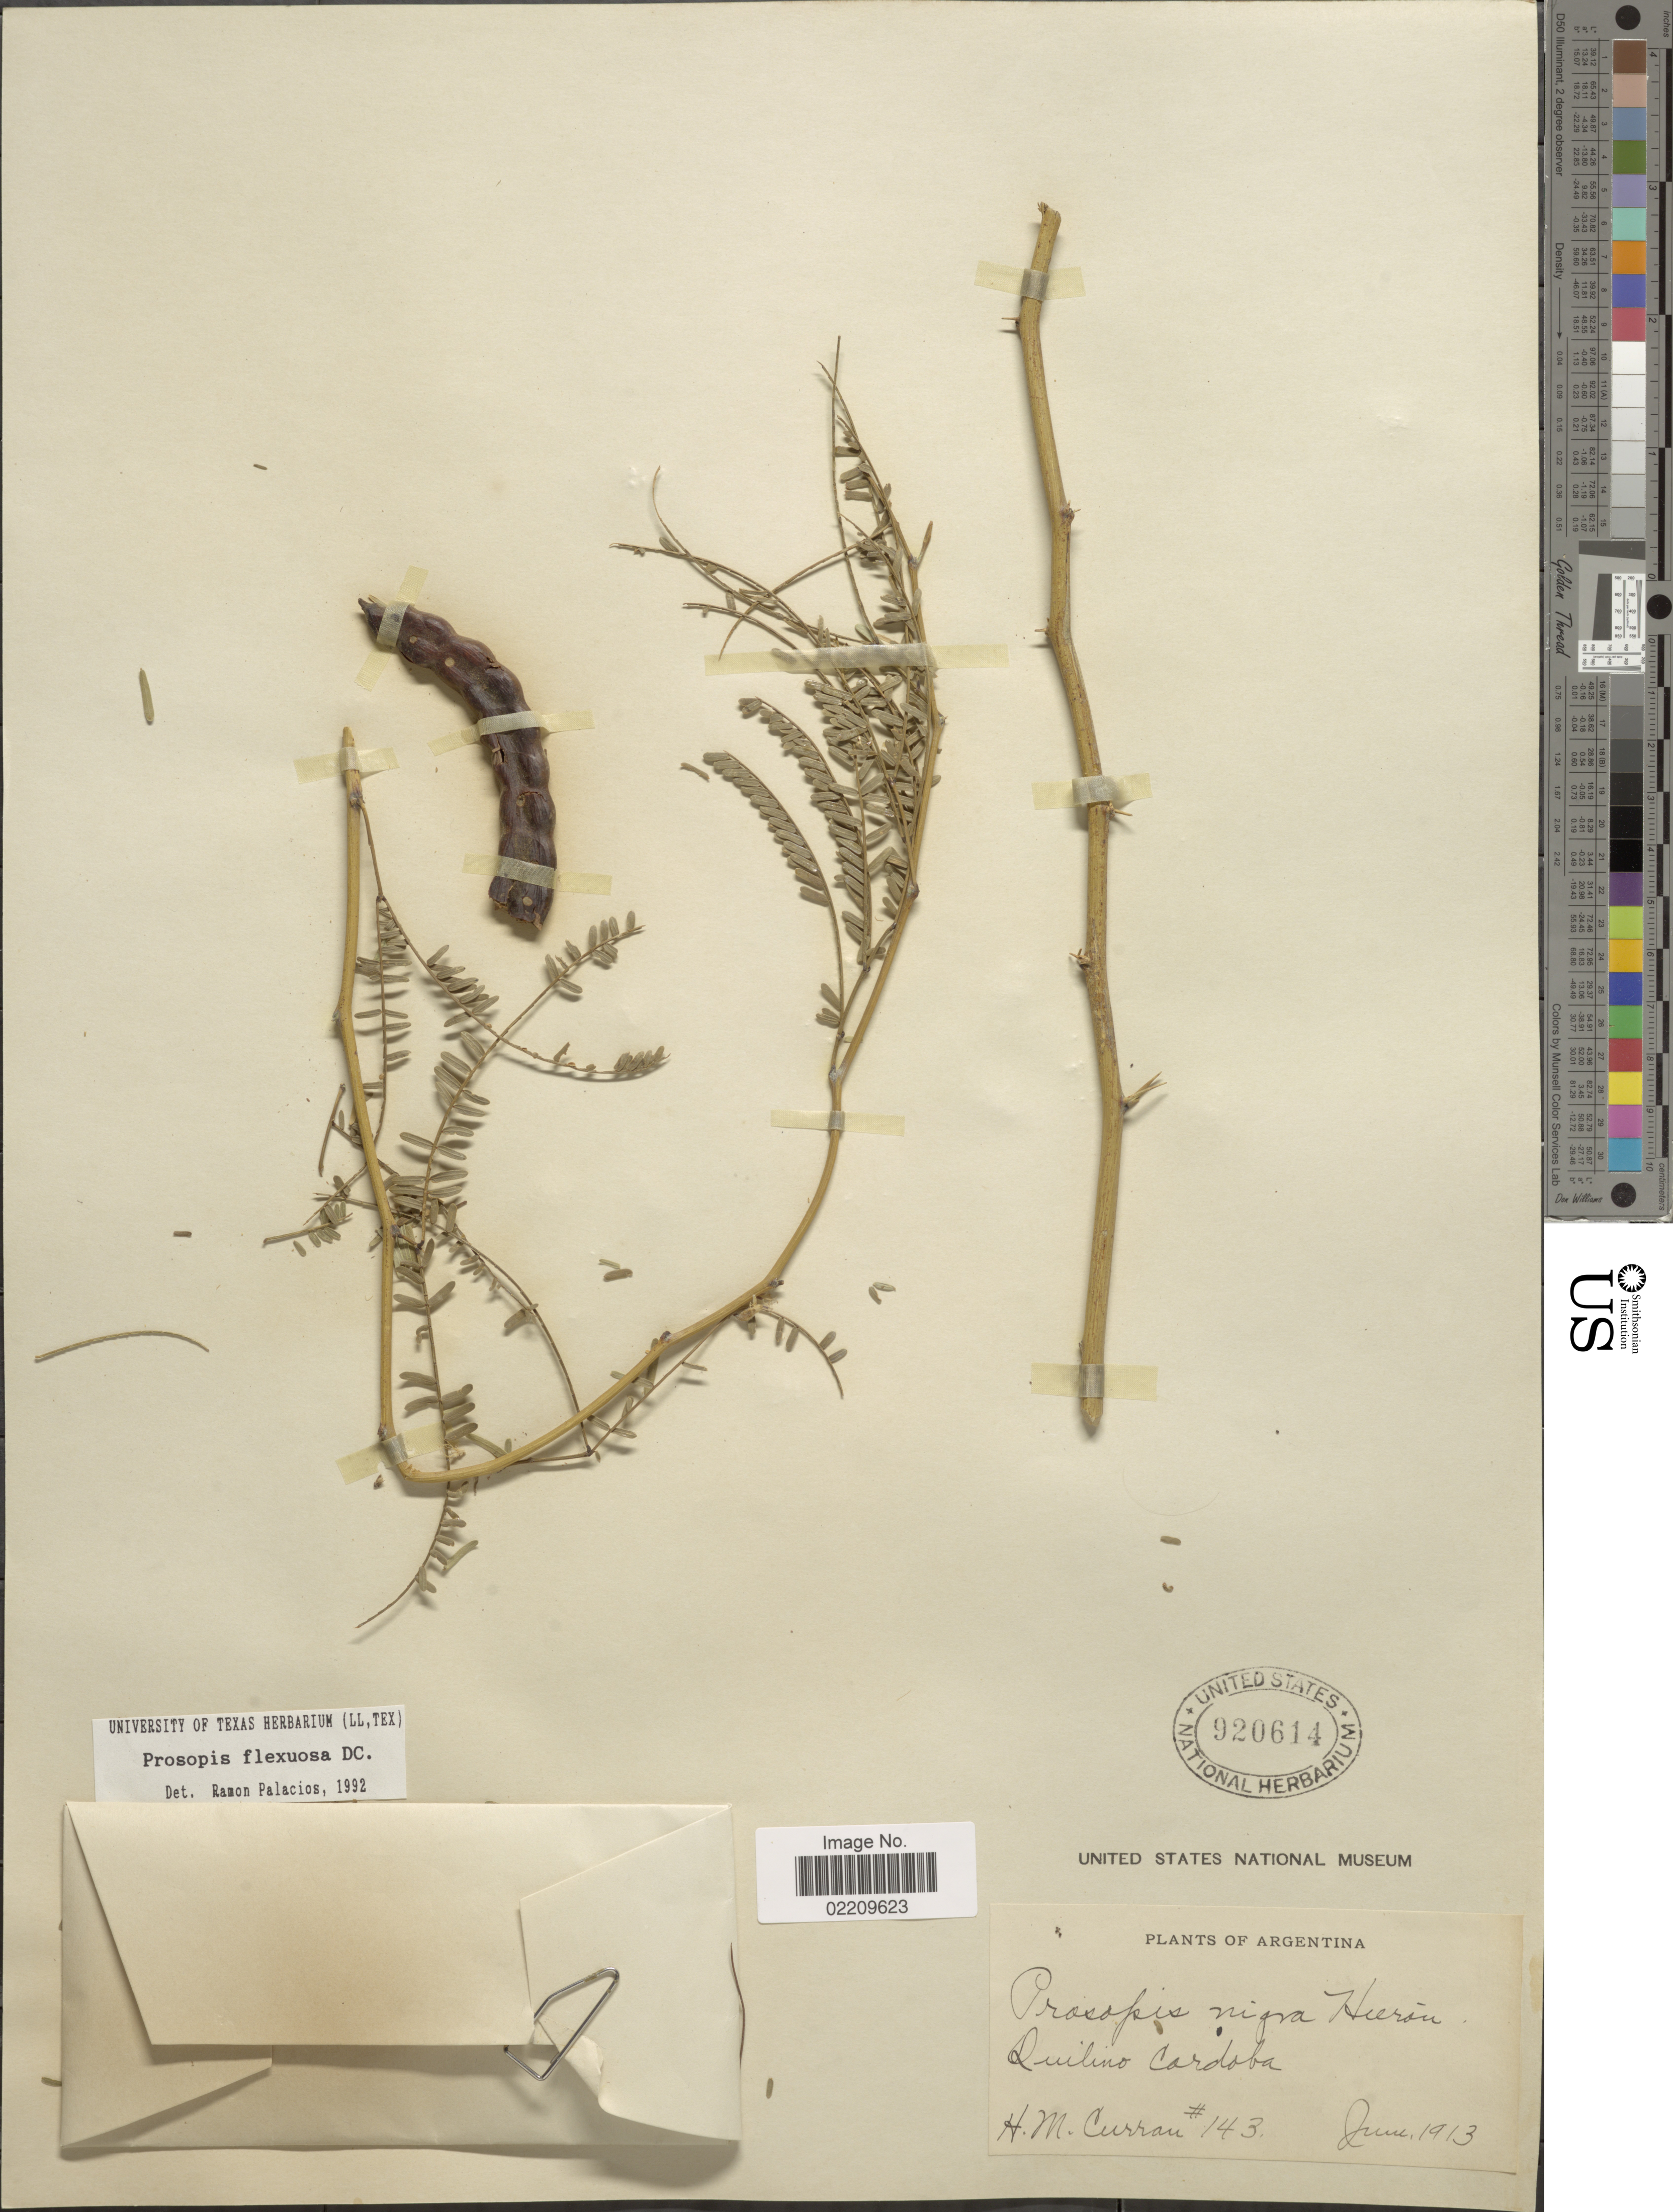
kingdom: Plantae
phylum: Tracheophyta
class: Magnoliopsida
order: Fabales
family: Fabaceae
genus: Neltuma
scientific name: Neltuma flexuosa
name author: (DC.) C. E. Hughes & G.P. Lewis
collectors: H. M. Curran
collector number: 143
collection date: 1913-06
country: Argentina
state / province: Cordoba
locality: Quilino Cordoba.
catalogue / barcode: US 920614